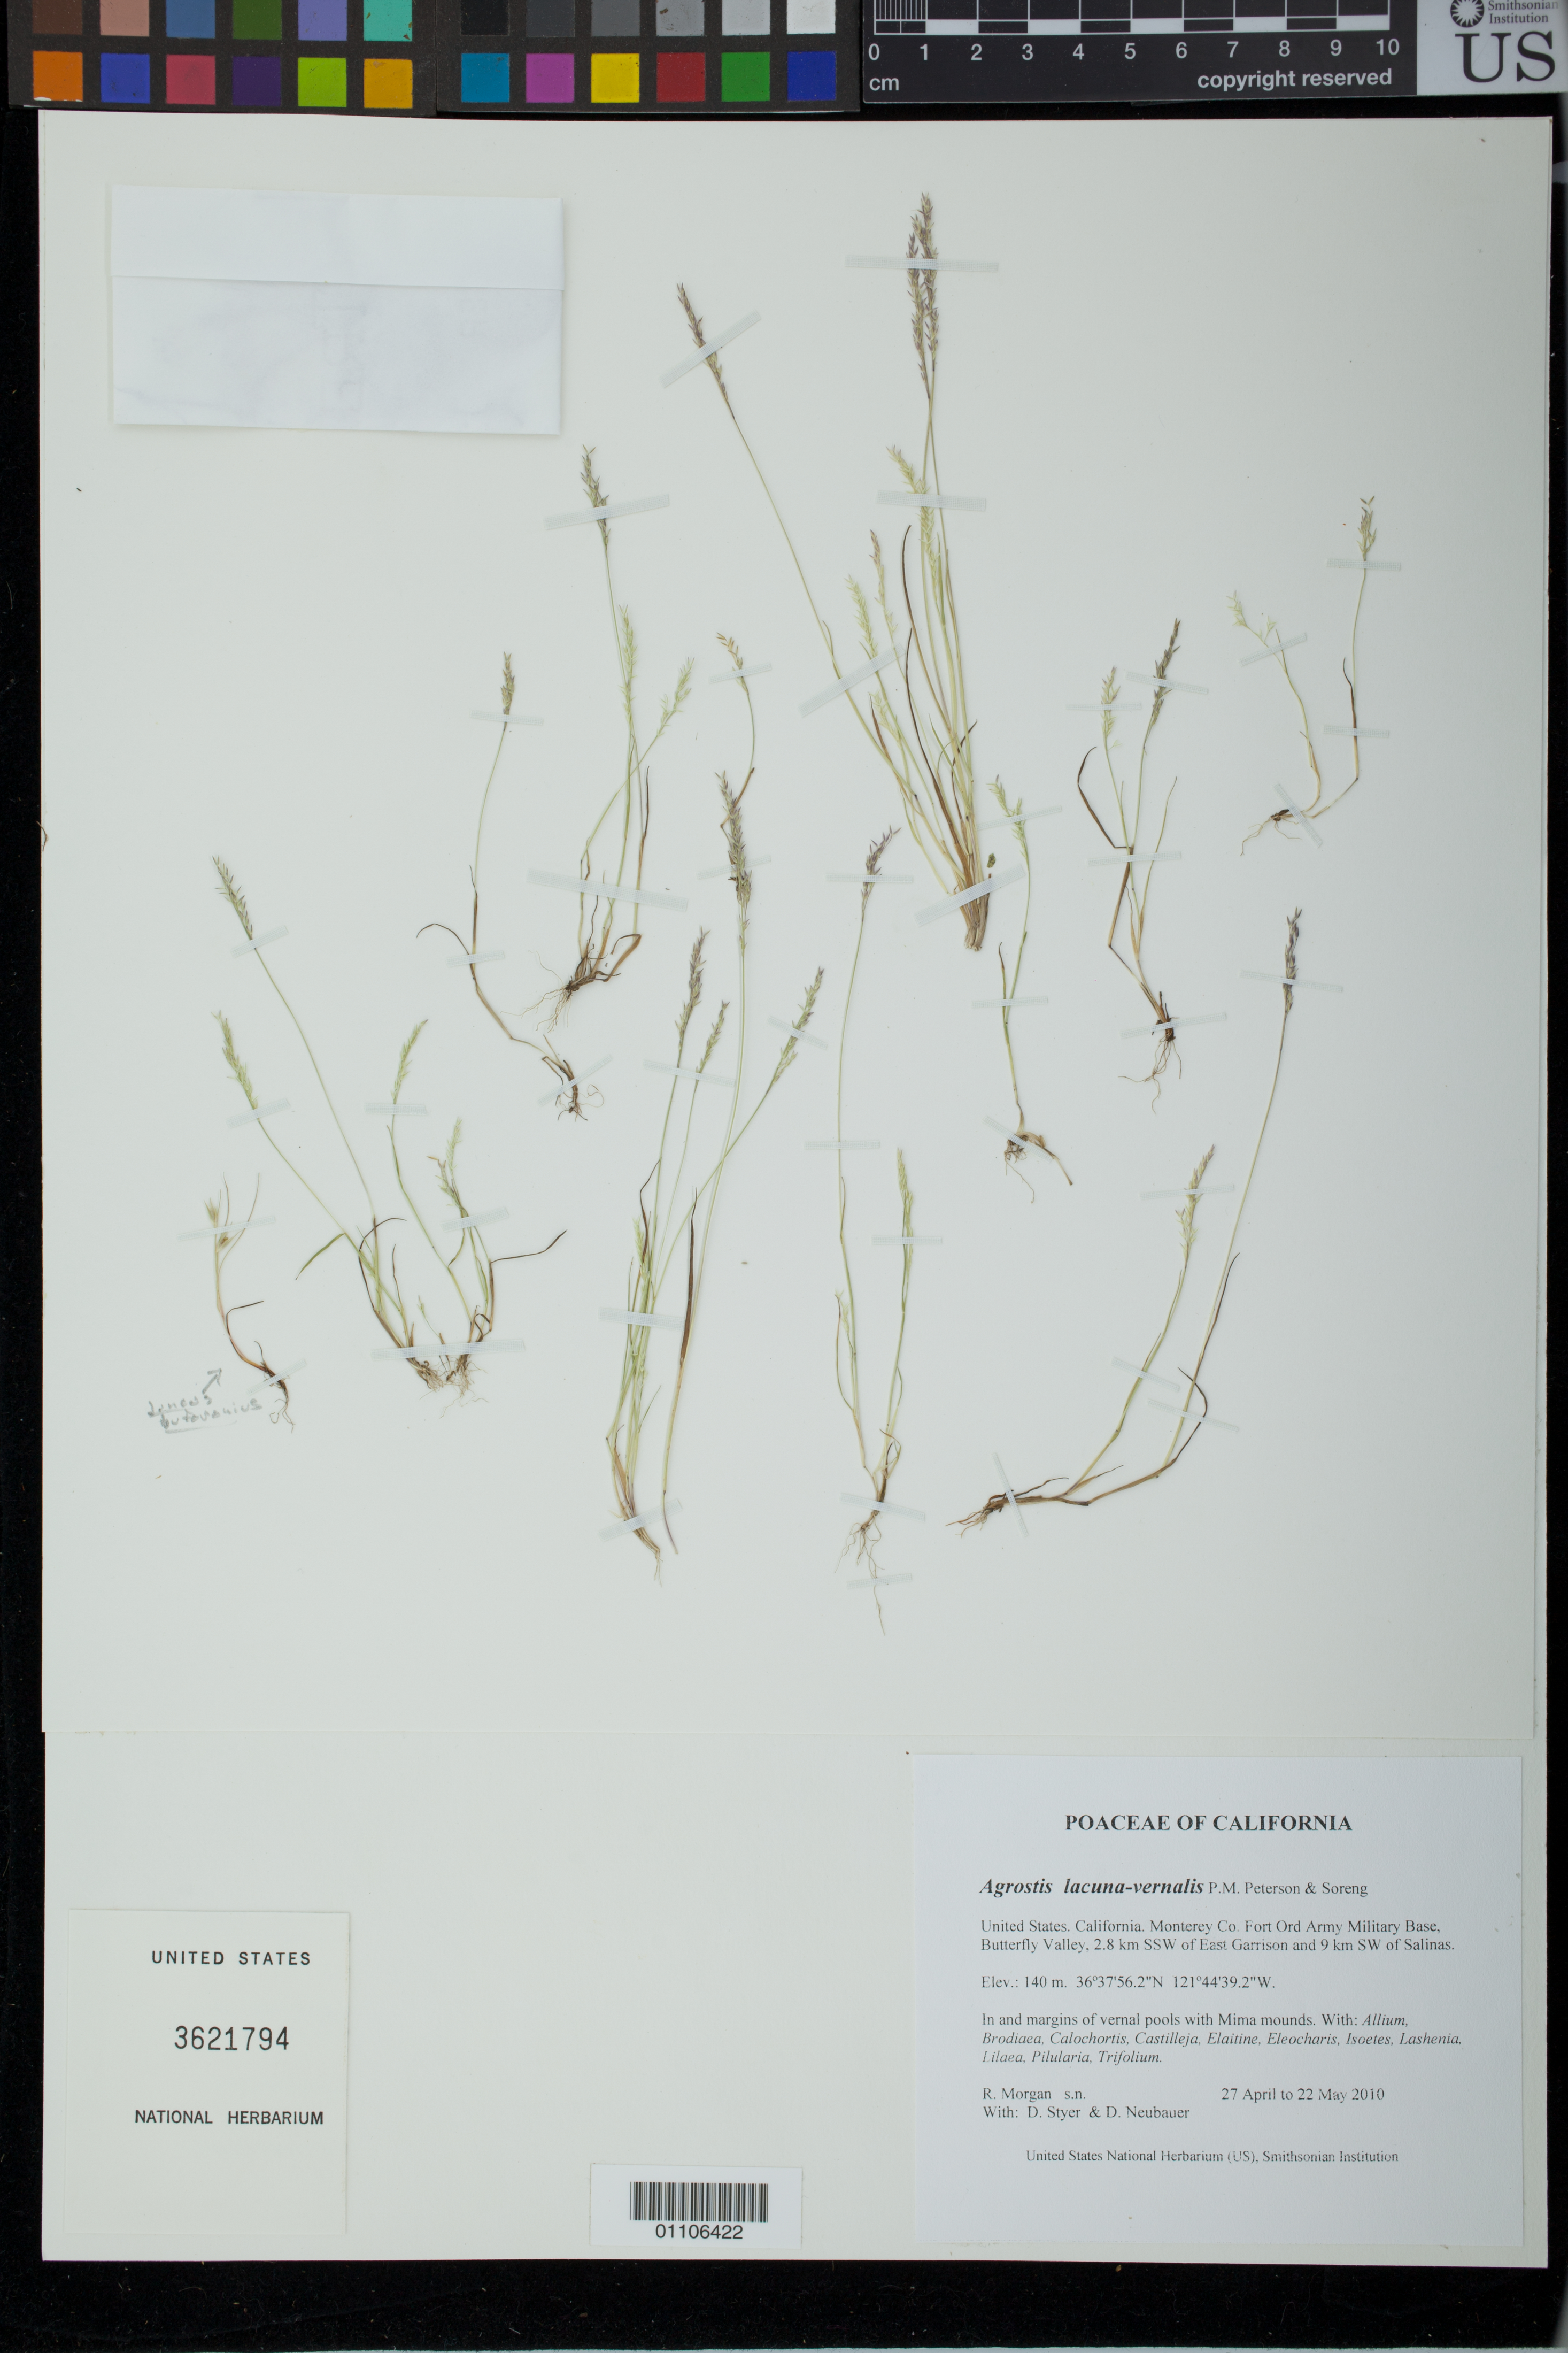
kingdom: Plantae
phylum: Tracheophyta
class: Liliopsida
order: Poales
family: Poaceae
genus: Agrostis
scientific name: Agrostis lacuna-vernalis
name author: P.M. Peterson & Soreng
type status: Holotype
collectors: R. Morgan, D. Styer & D. Neubauer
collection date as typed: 27 Apr 2010 to 22 May 2010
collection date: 2010-04-27/2010-05-22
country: United States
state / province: California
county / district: Monterey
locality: Fort Ord Army Military Base, Butterfly Valley, 2.8 km SSW of East Garrison and 9 km SW of Salinas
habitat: In and margins of vernal pools with Mima mounds.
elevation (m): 140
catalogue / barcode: US 3621794